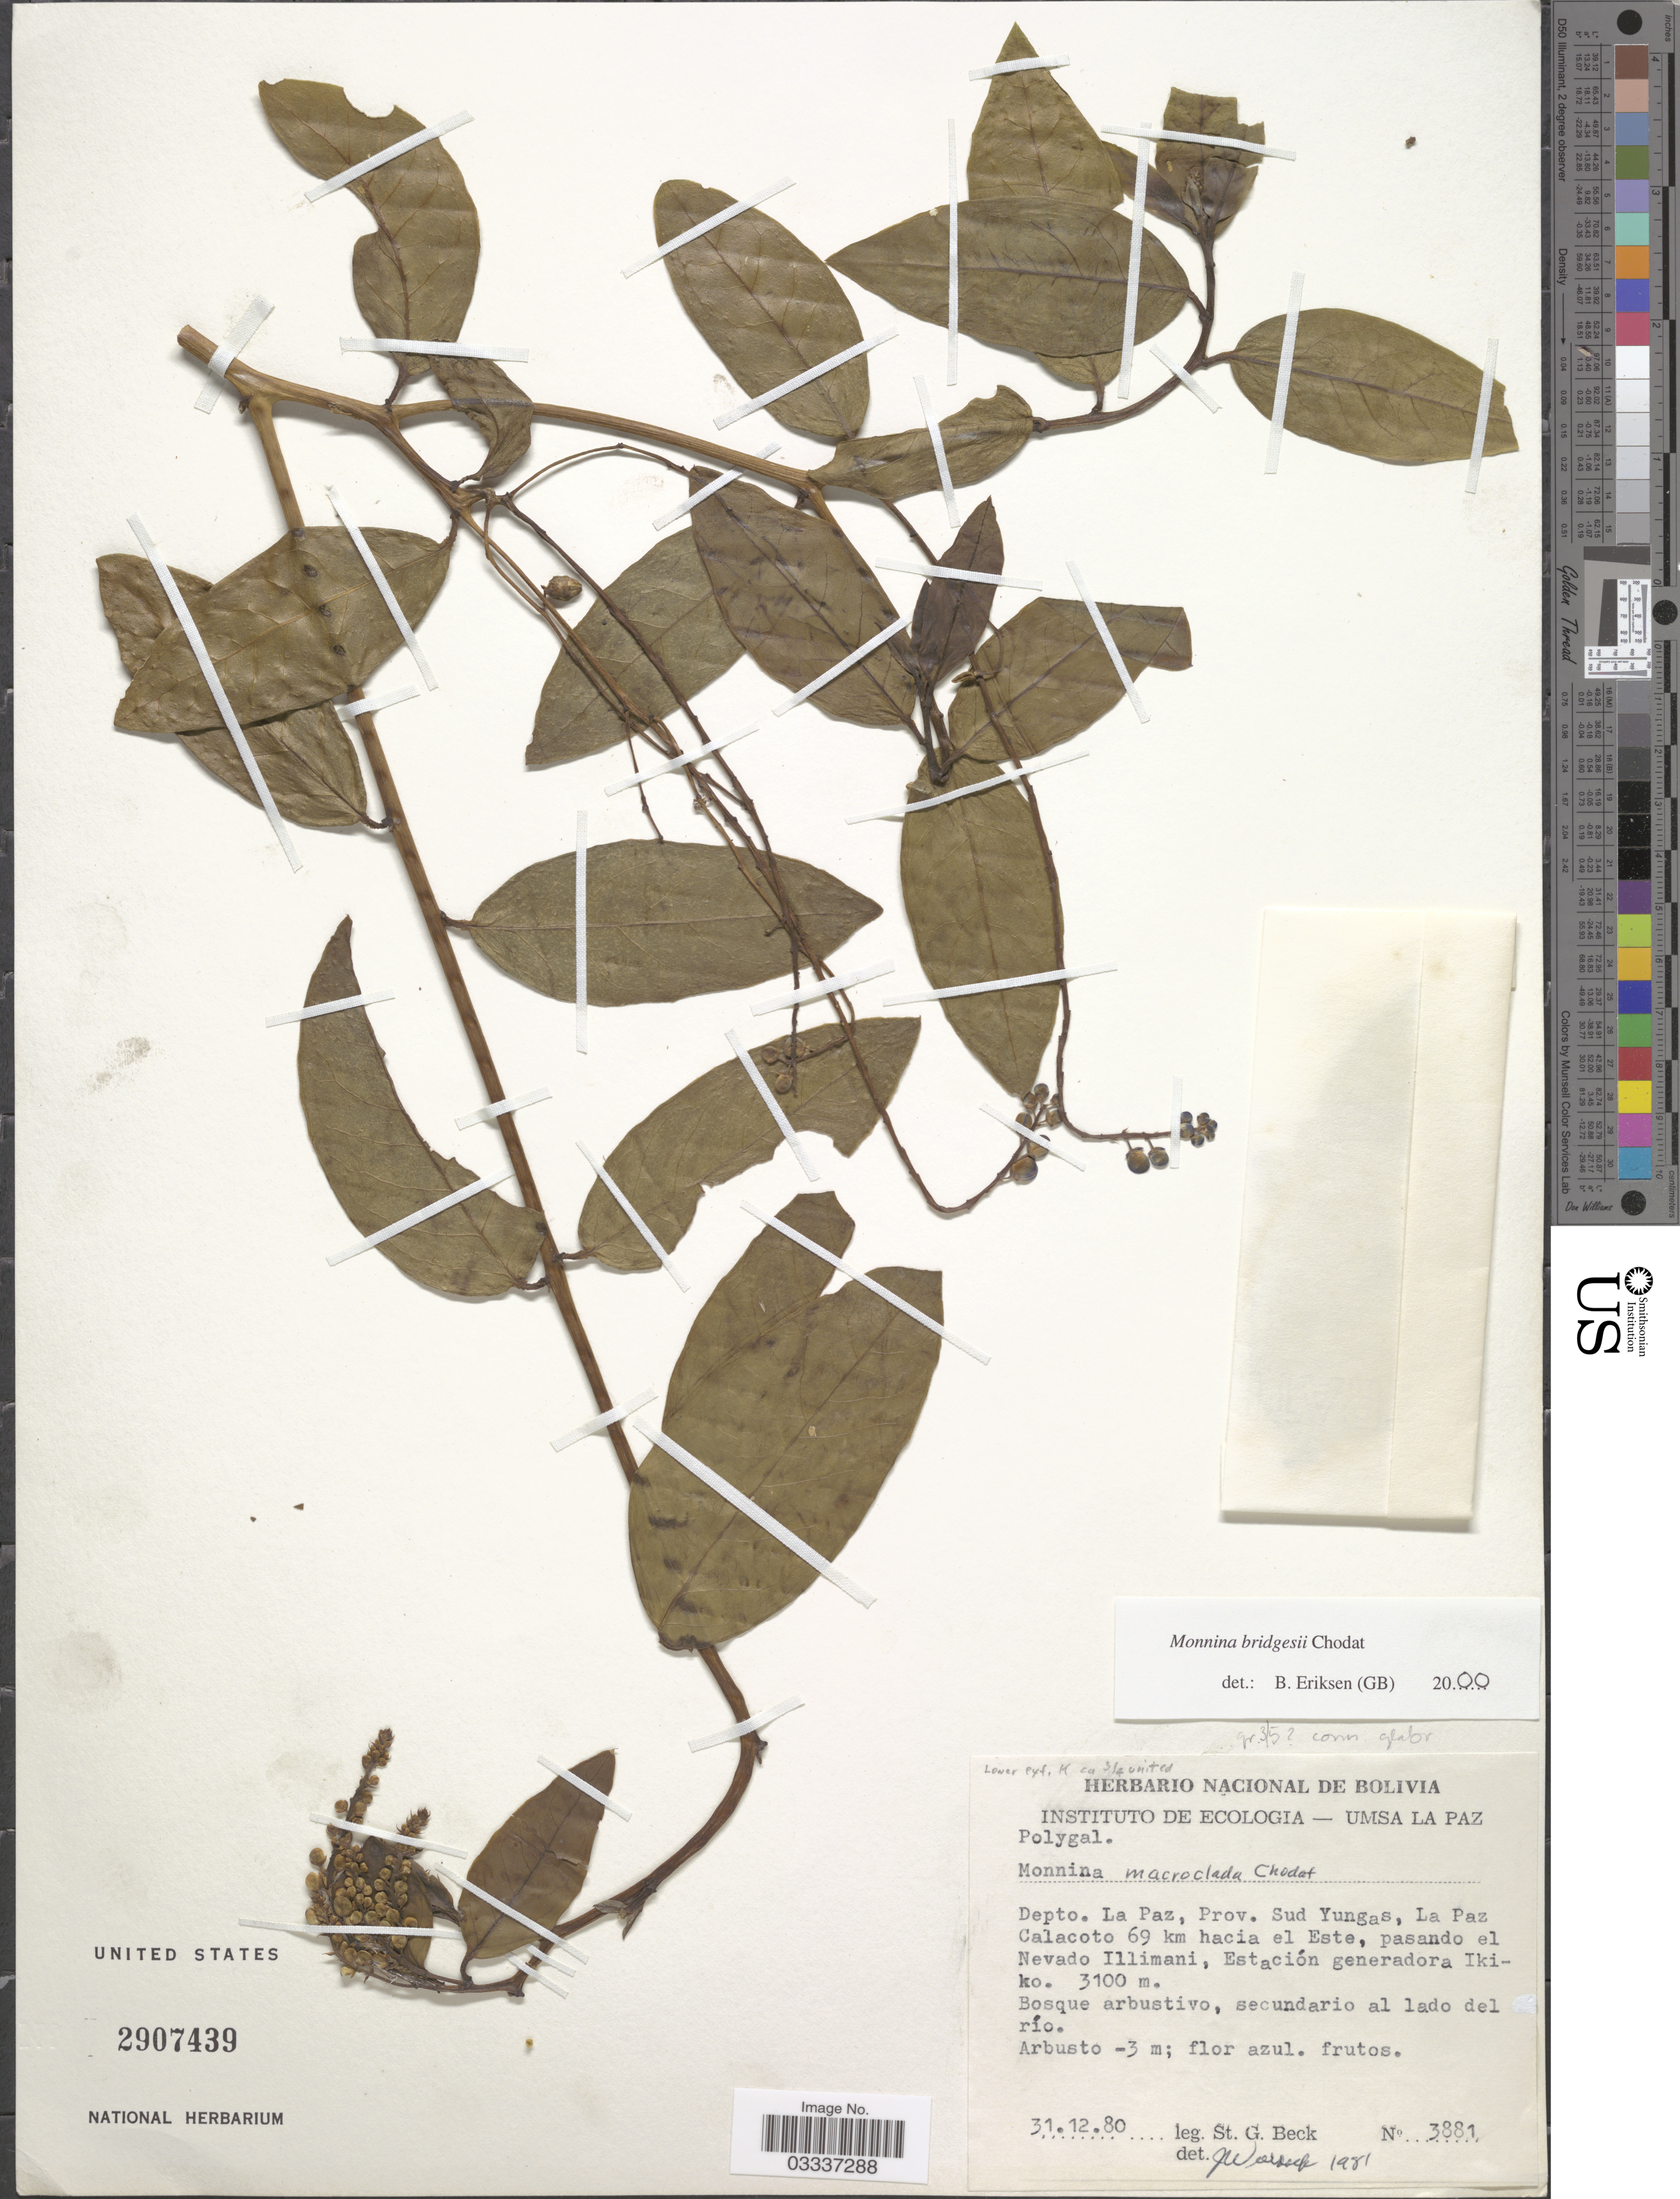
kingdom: Plantae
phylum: Tracheophyta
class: Magnoliopsida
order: Fabales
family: Polygalaceae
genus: Monnina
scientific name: Monnina bridgesii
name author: Chodat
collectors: S. G. Beck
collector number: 3881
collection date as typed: Transcribed d/m/y: 31/12/80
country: Bolivia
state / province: La Paz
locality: Depto. La Paz, Prov. Sud Yunas, La Paz Calacoto 69 km hacia al Este, pasando el Nevado Illimani, Estación generadora Ikiko.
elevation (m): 3100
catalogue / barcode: US 2907439